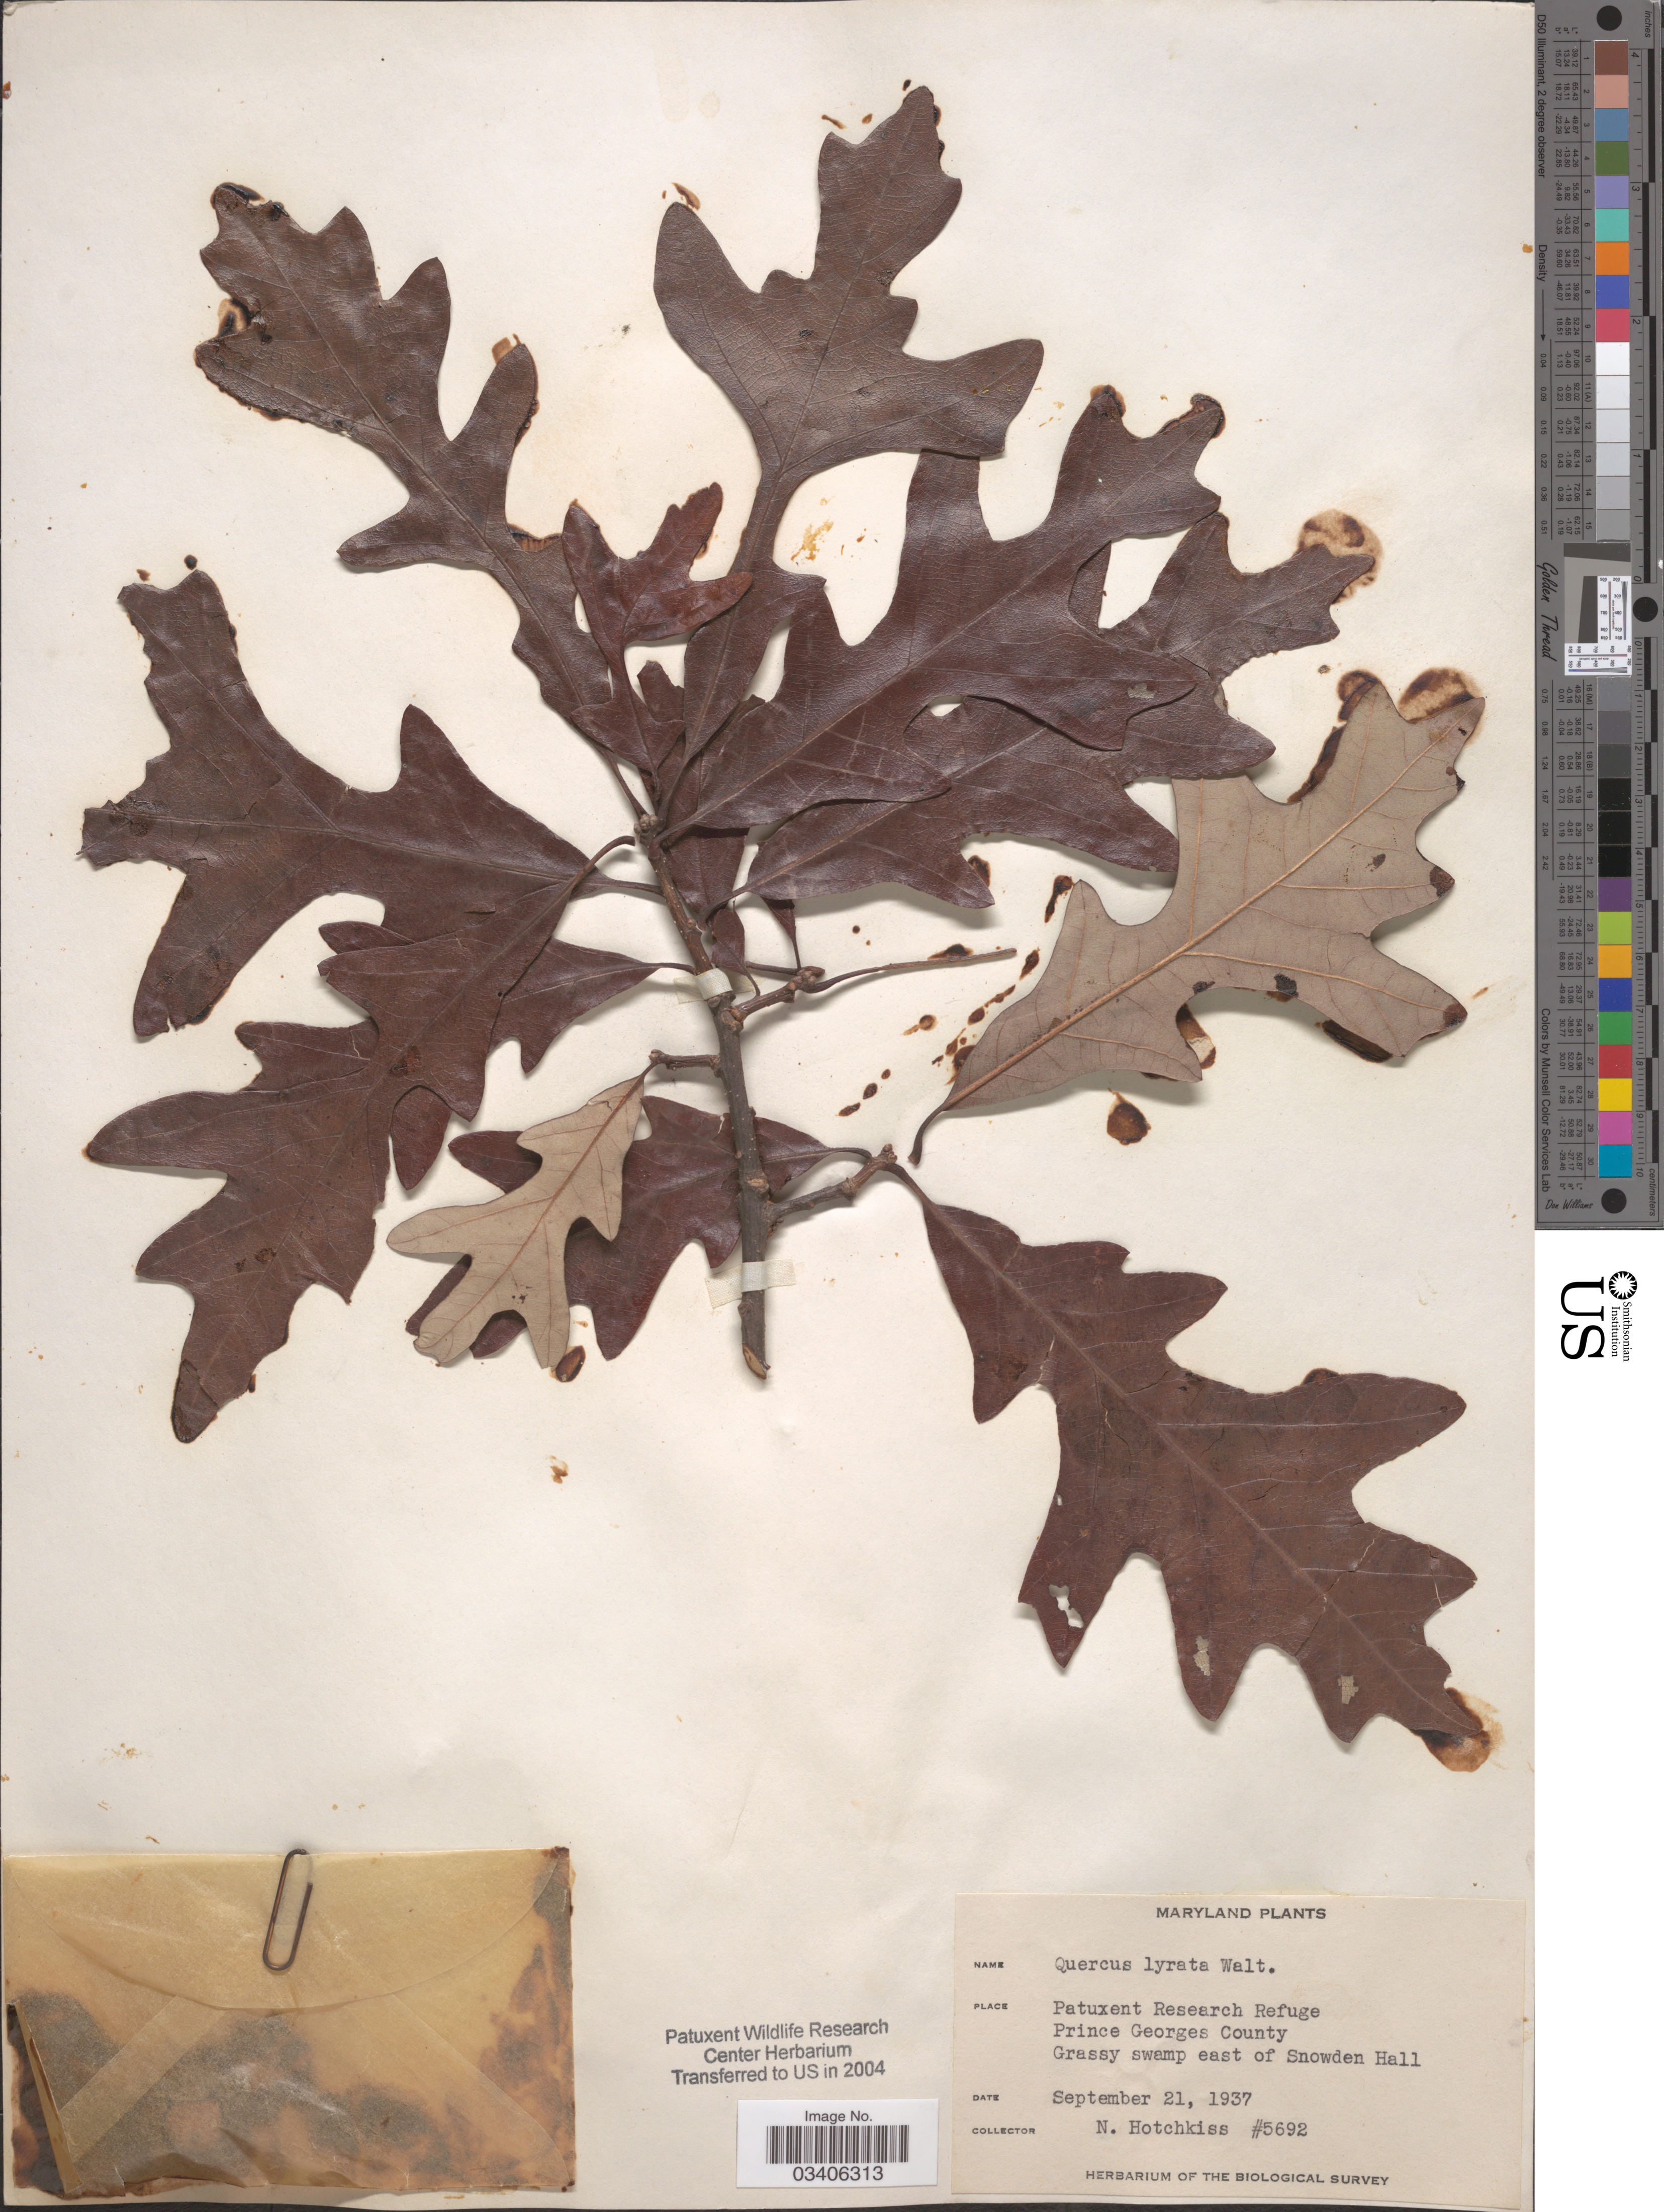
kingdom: Plantae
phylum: Tracheophyta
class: Magnoliopsida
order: Fagales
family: Fagaceae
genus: Quercus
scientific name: Quercus lyrata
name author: Walter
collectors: N. Hotchkiss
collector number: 5692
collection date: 1937-09-21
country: United States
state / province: Maryland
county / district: Prince George's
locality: Patuxent Research Refuge. Prince Georges County. Grassy swamp east of Snowden Hall.